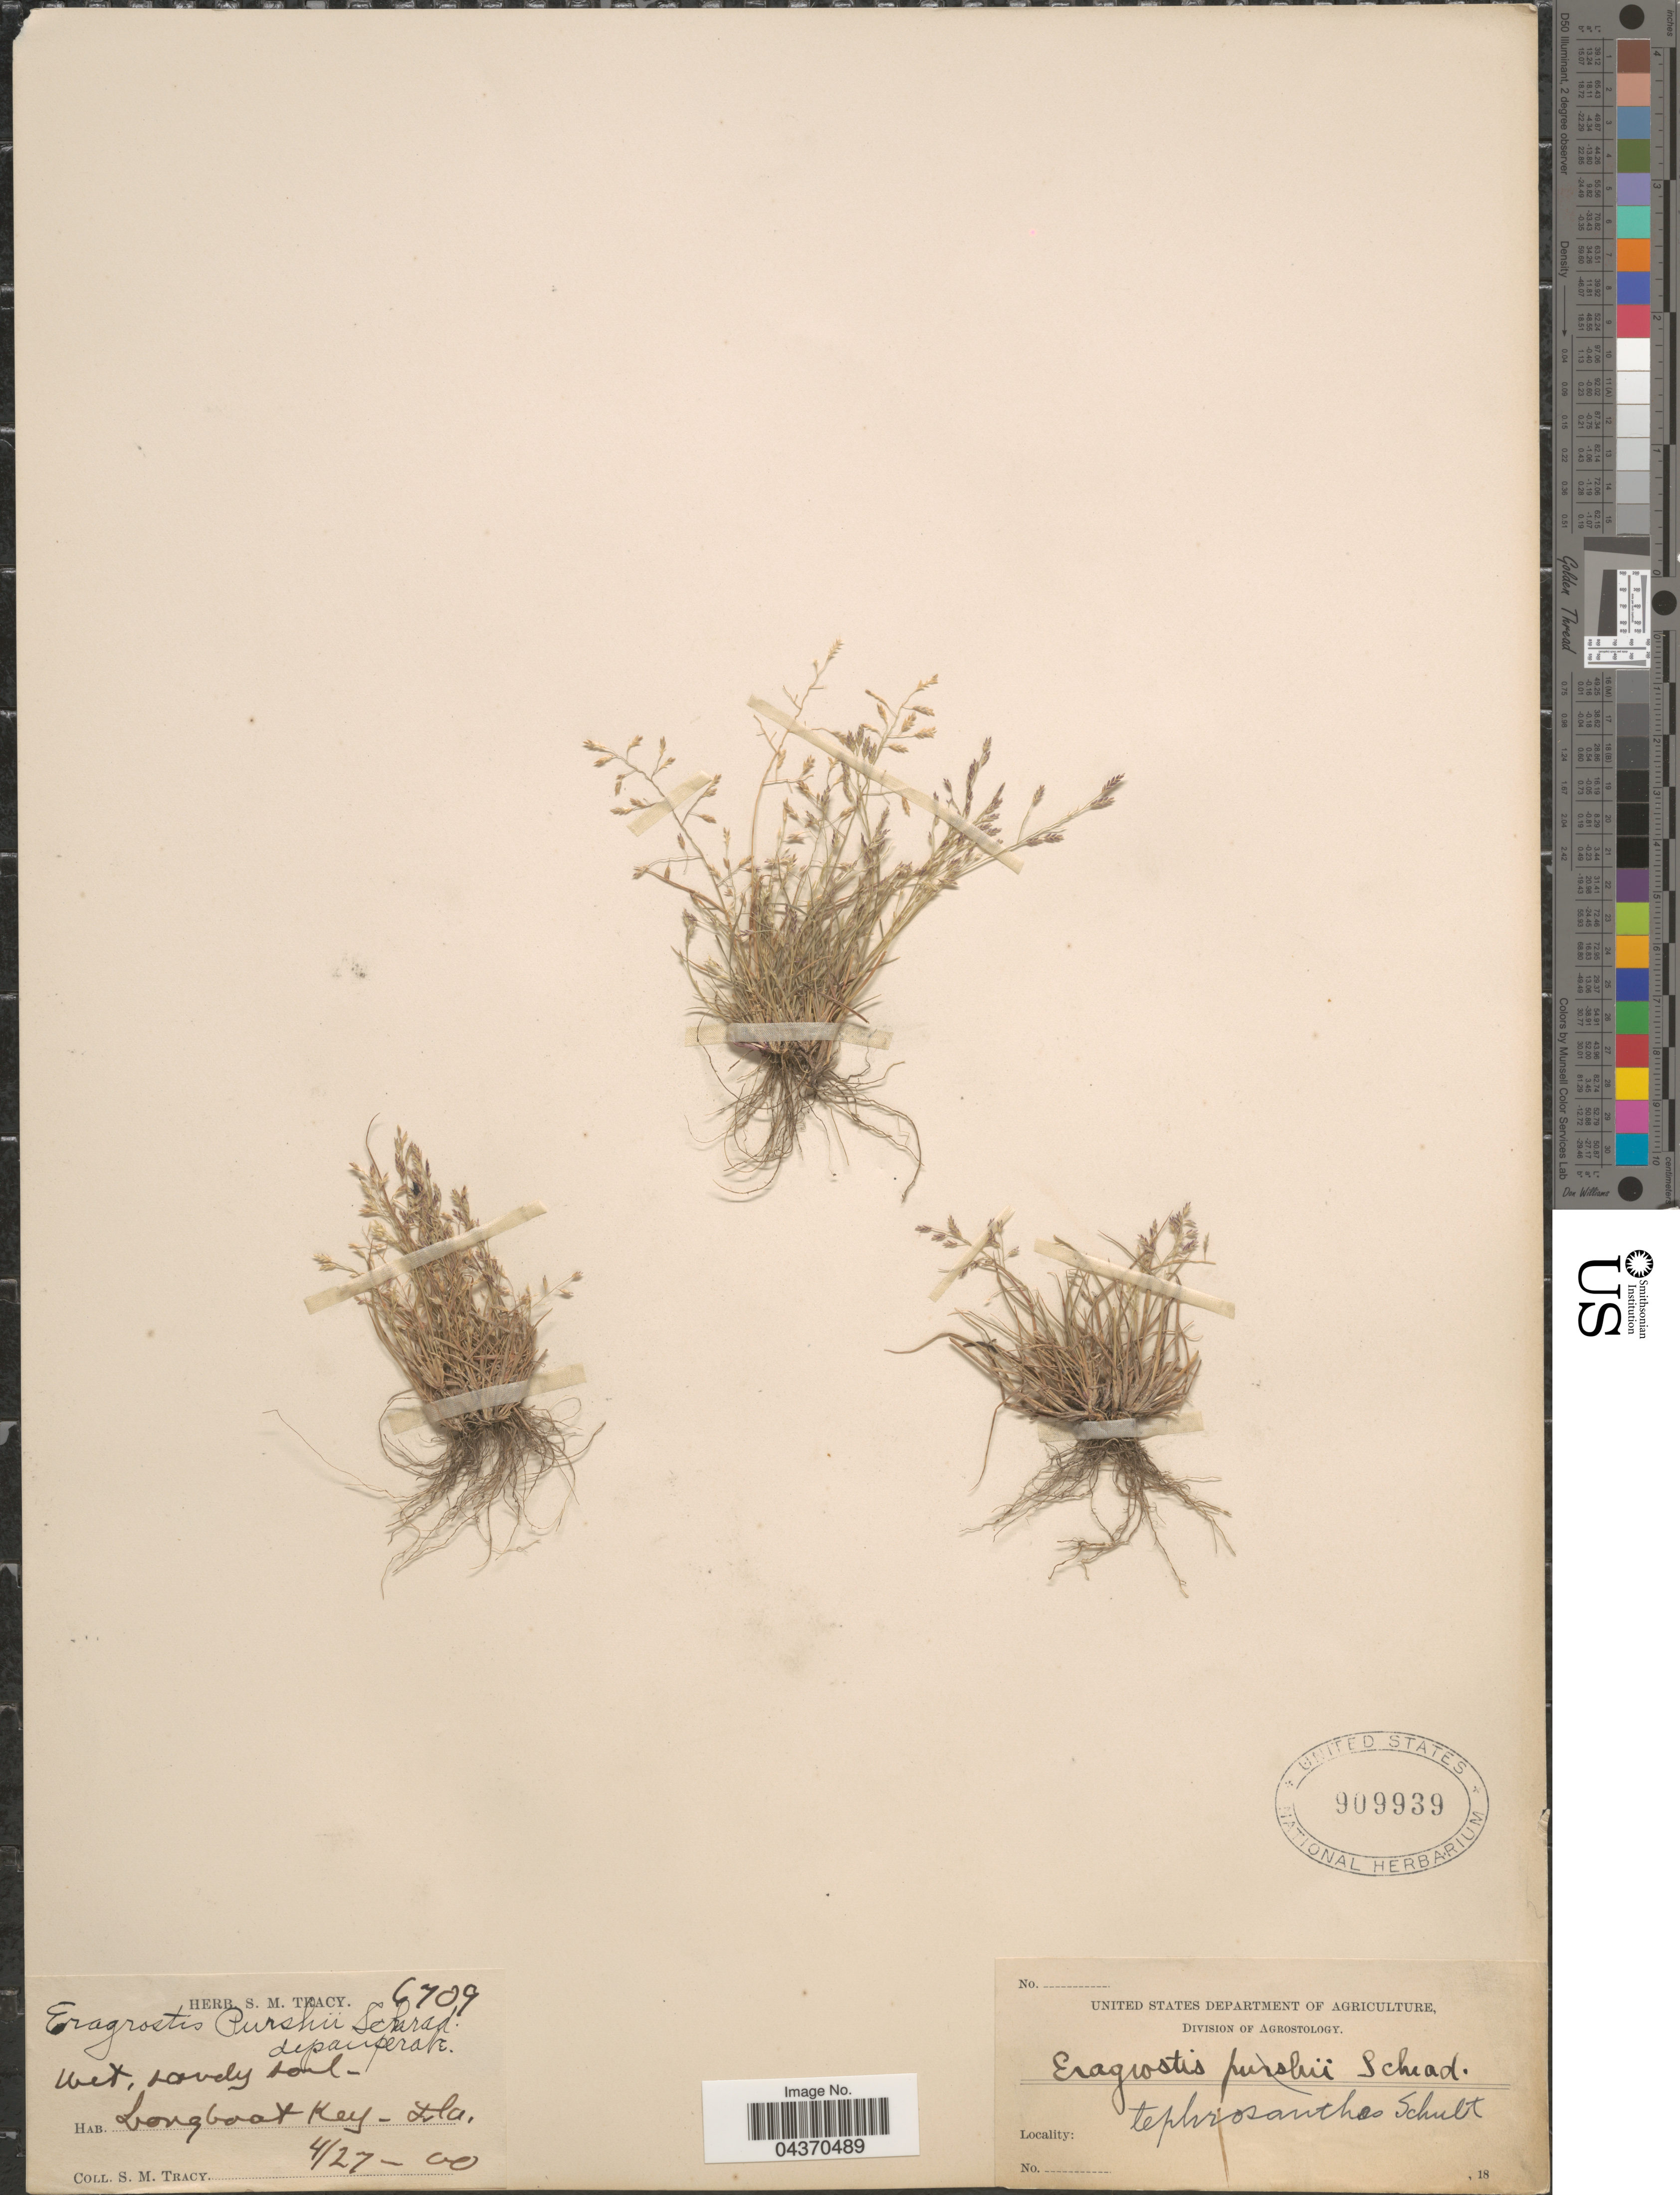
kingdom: Plantae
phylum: Tracheophyta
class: Liliopsida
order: Poales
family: Poaceae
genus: Eragrostis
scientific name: Eragrostis pectinacea var. miserrima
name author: (E. Fourn.) Reeder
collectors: S. M. Tracy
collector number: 6709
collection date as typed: Transcribed d/m/y: 27/4/0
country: United States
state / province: Florida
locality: Longboat Key.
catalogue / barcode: US 909939